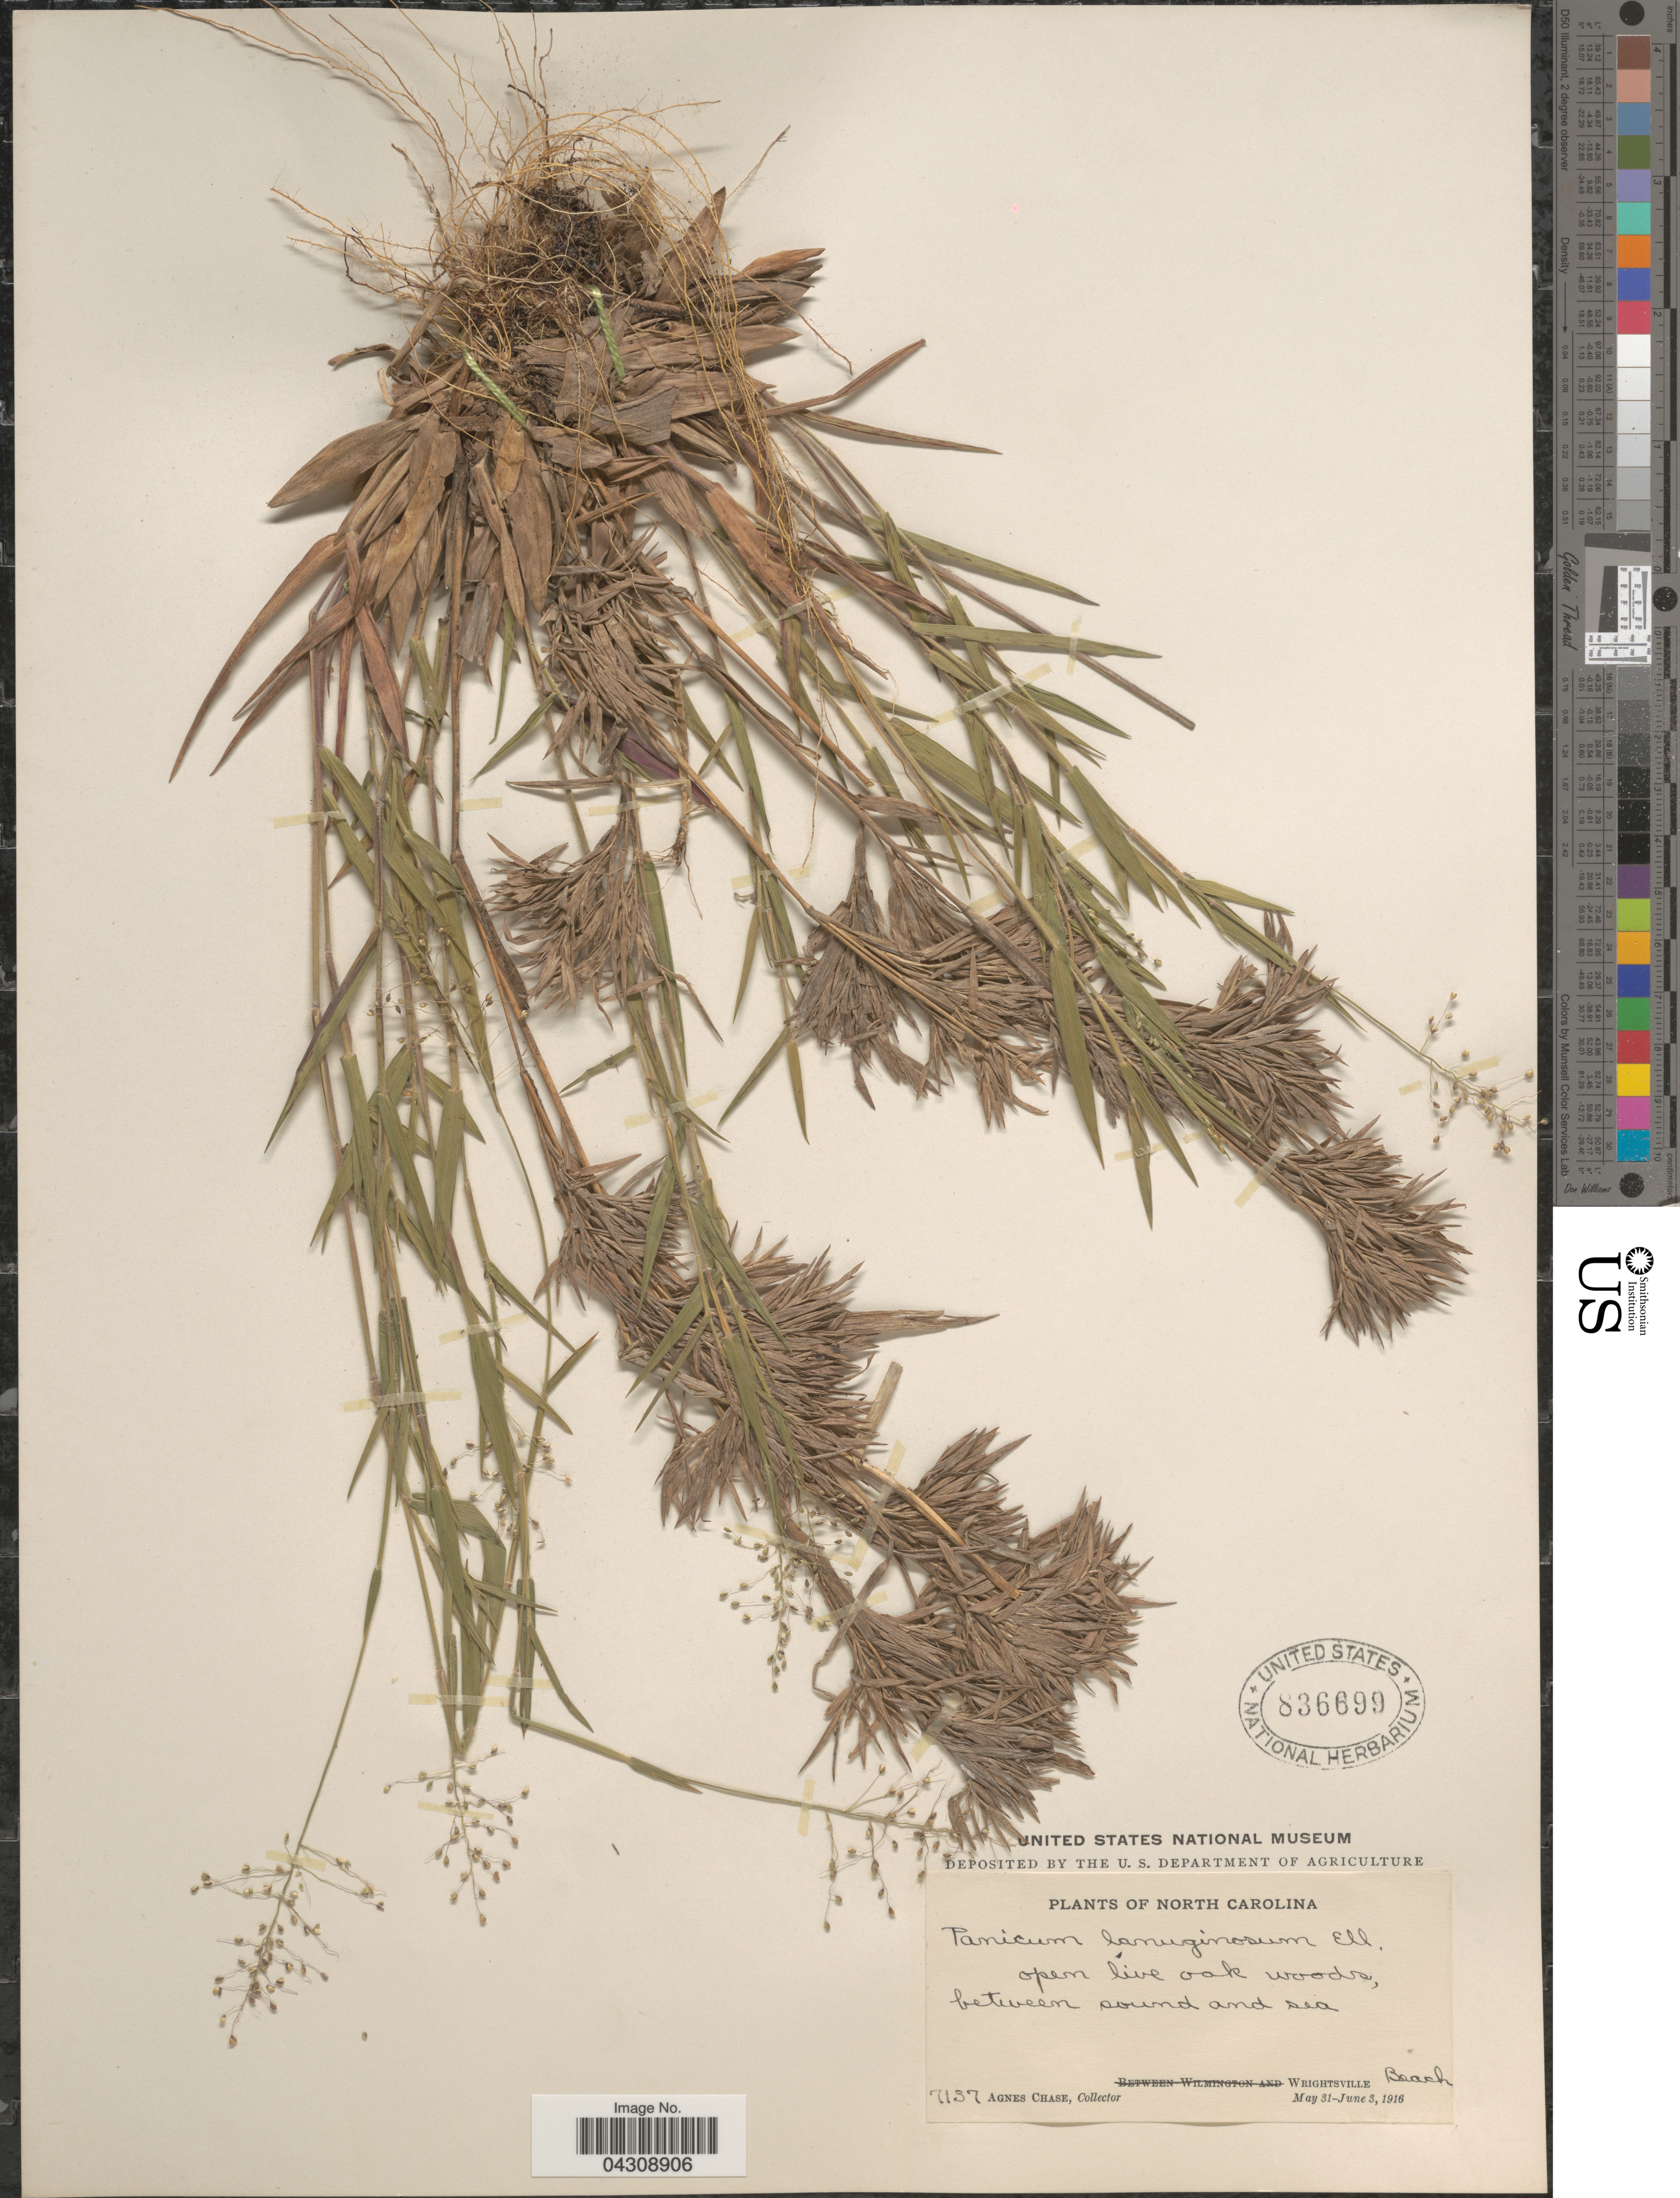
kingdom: Plantae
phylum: Tracheophyta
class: Liliopsida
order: Poales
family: Poaceae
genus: Dichanthelium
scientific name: Dichanthelium acuminatum var. acuminatum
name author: (Sw.) Gould & C.A. Clark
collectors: A. Chase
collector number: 7137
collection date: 1916-05-31/1916-06-03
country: United States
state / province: North Carolina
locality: Open live oak woods, between sound and sea. Wrightsville Beach.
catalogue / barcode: US 836699